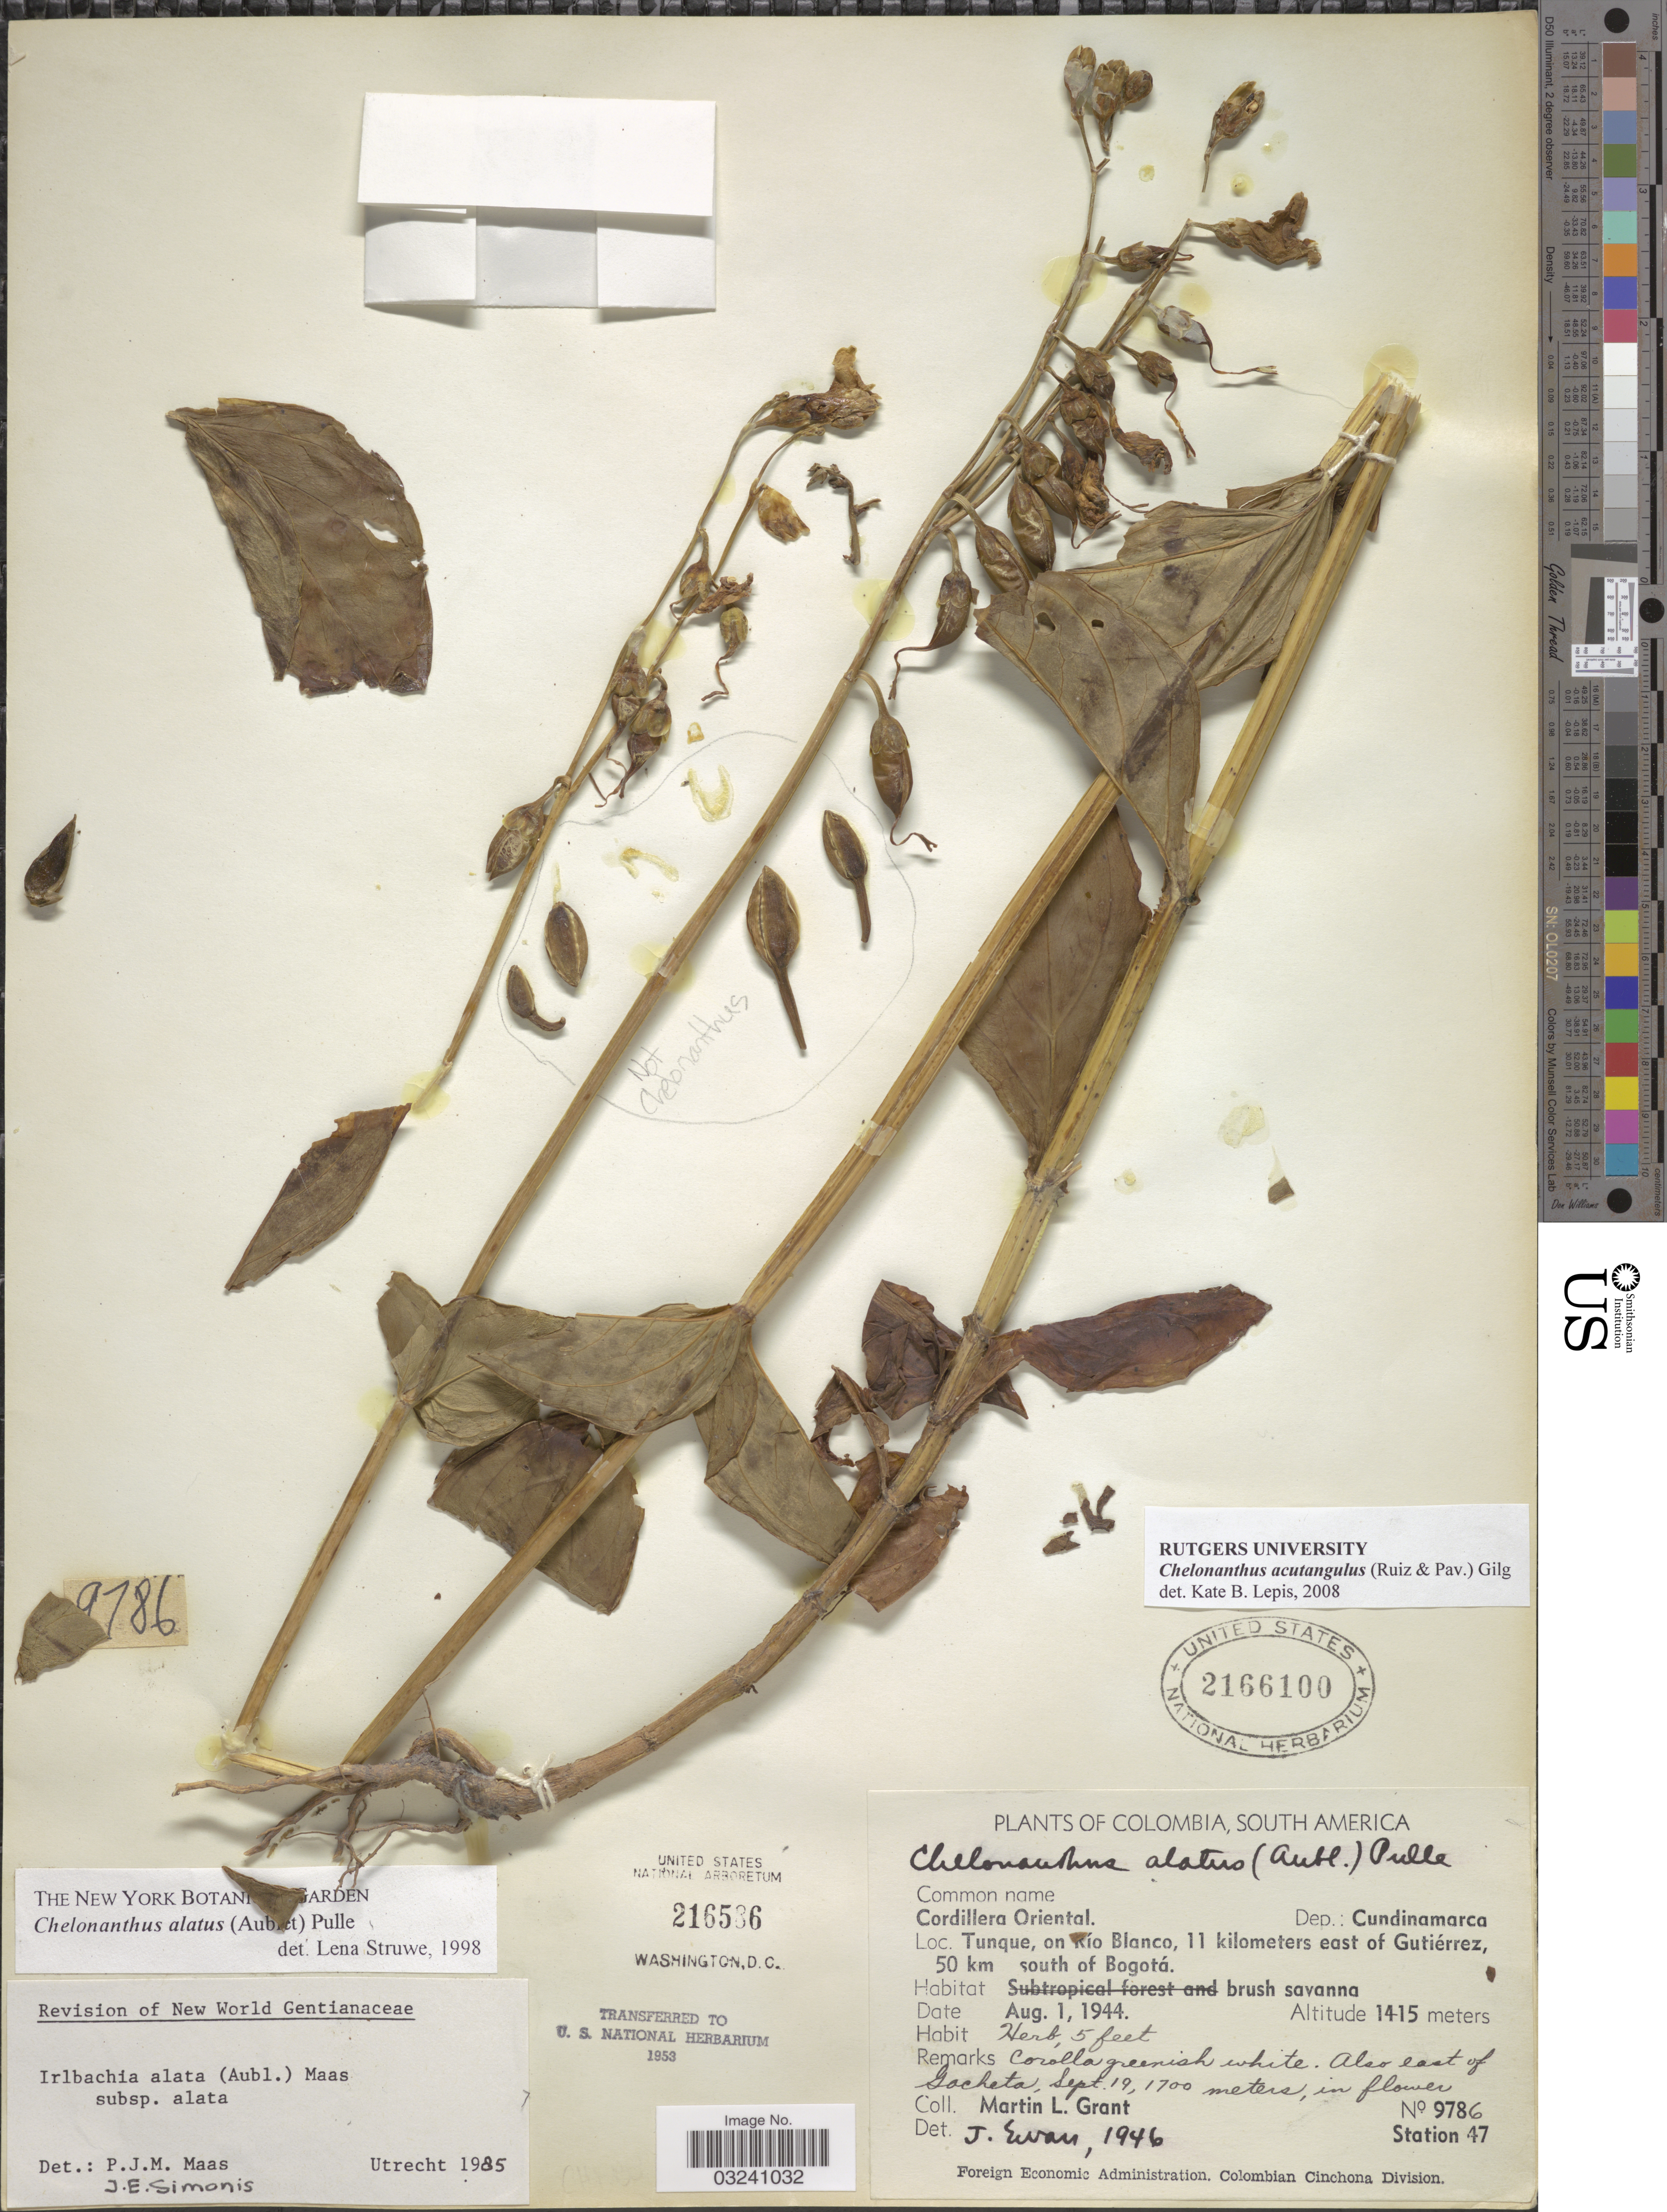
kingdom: Plantae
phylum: Tracheophyta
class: Magnoliopsida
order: Gentianales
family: Gentianaceae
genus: Chelonanthus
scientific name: Chelonanthus acutangulus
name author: (Ruiz & Pav.) Gilg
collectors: M. L. Grant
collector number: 9786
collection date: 1944-08-01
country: Colombia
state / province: Cundinamarca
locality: Cordillera Oriental. Dep.: Cundinamarca. Tunque, on Río Blanco, 11 kilometers east of Gutiérrez, 50 km south of Bogotá. Station 47.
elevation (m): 1415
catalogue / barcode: US 2166100